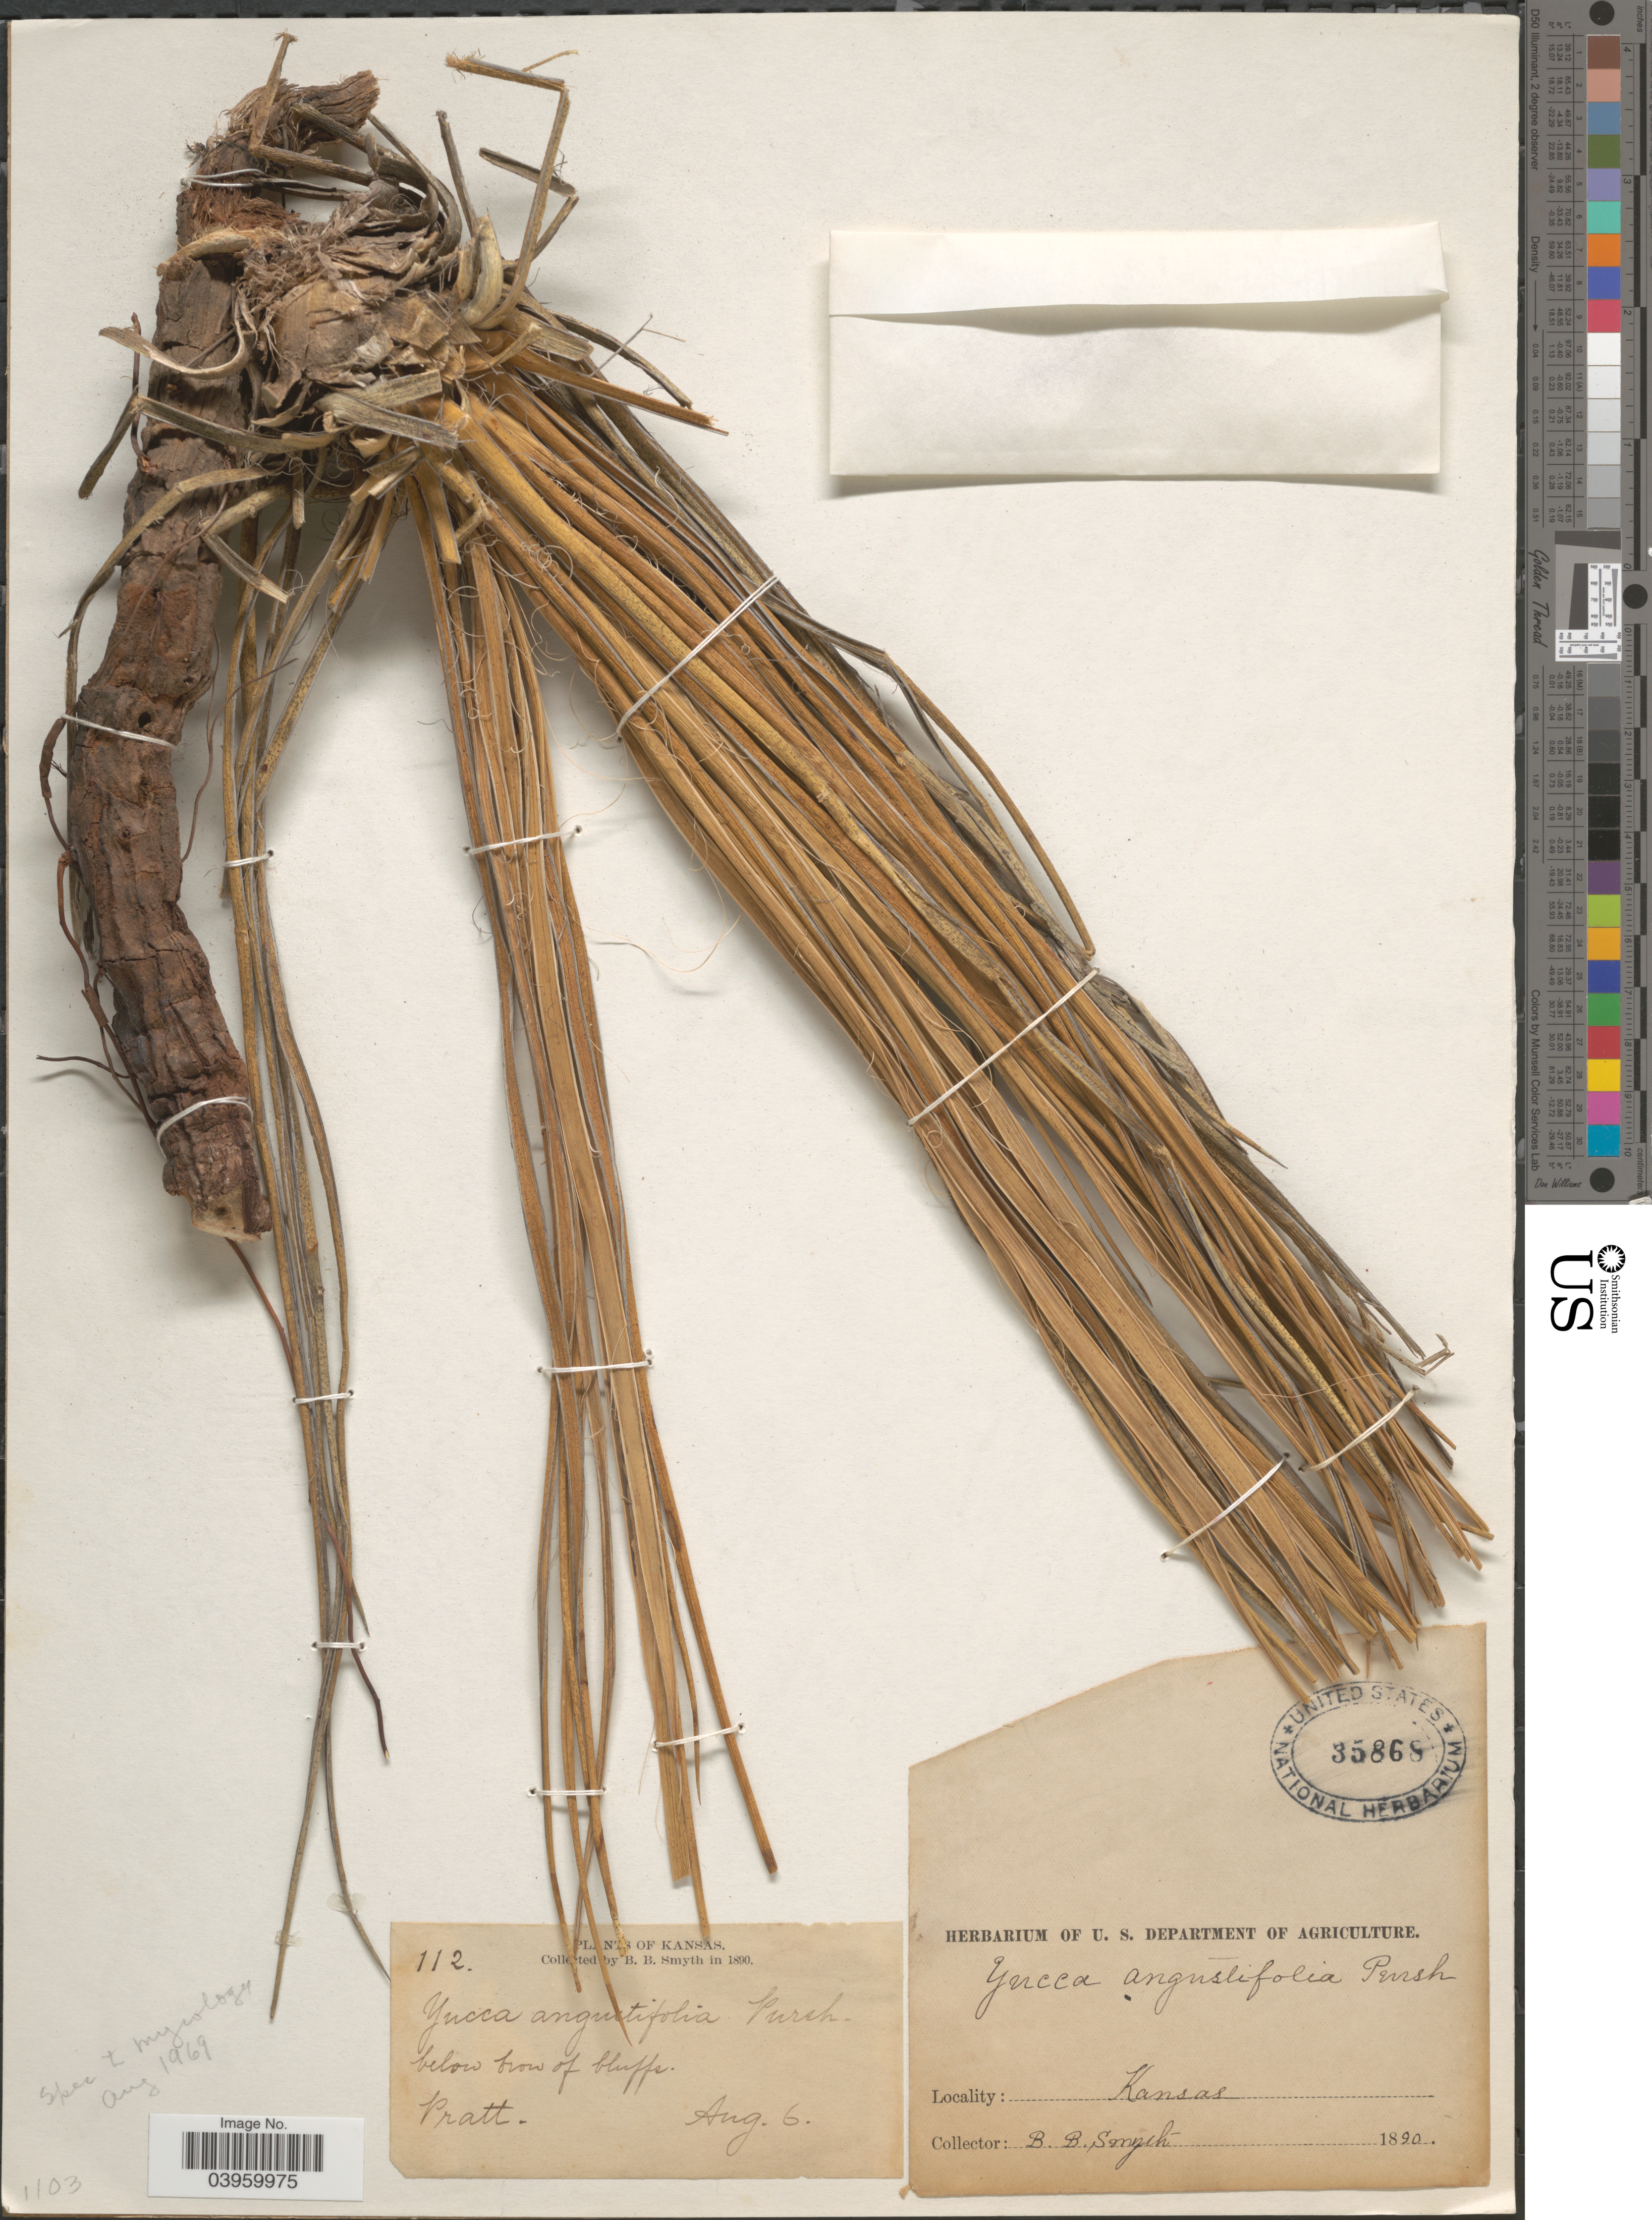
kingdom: Plantae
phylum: Tracheophyta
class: Liliopsida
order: Asparagales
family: Asparagaceae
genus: Yucca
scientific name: Yucca glauca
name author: Nutt.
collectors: B. Smyth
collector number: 112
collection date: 1890-08-06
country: United States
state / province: Kansas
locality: Pratt.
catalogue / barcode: US 35868